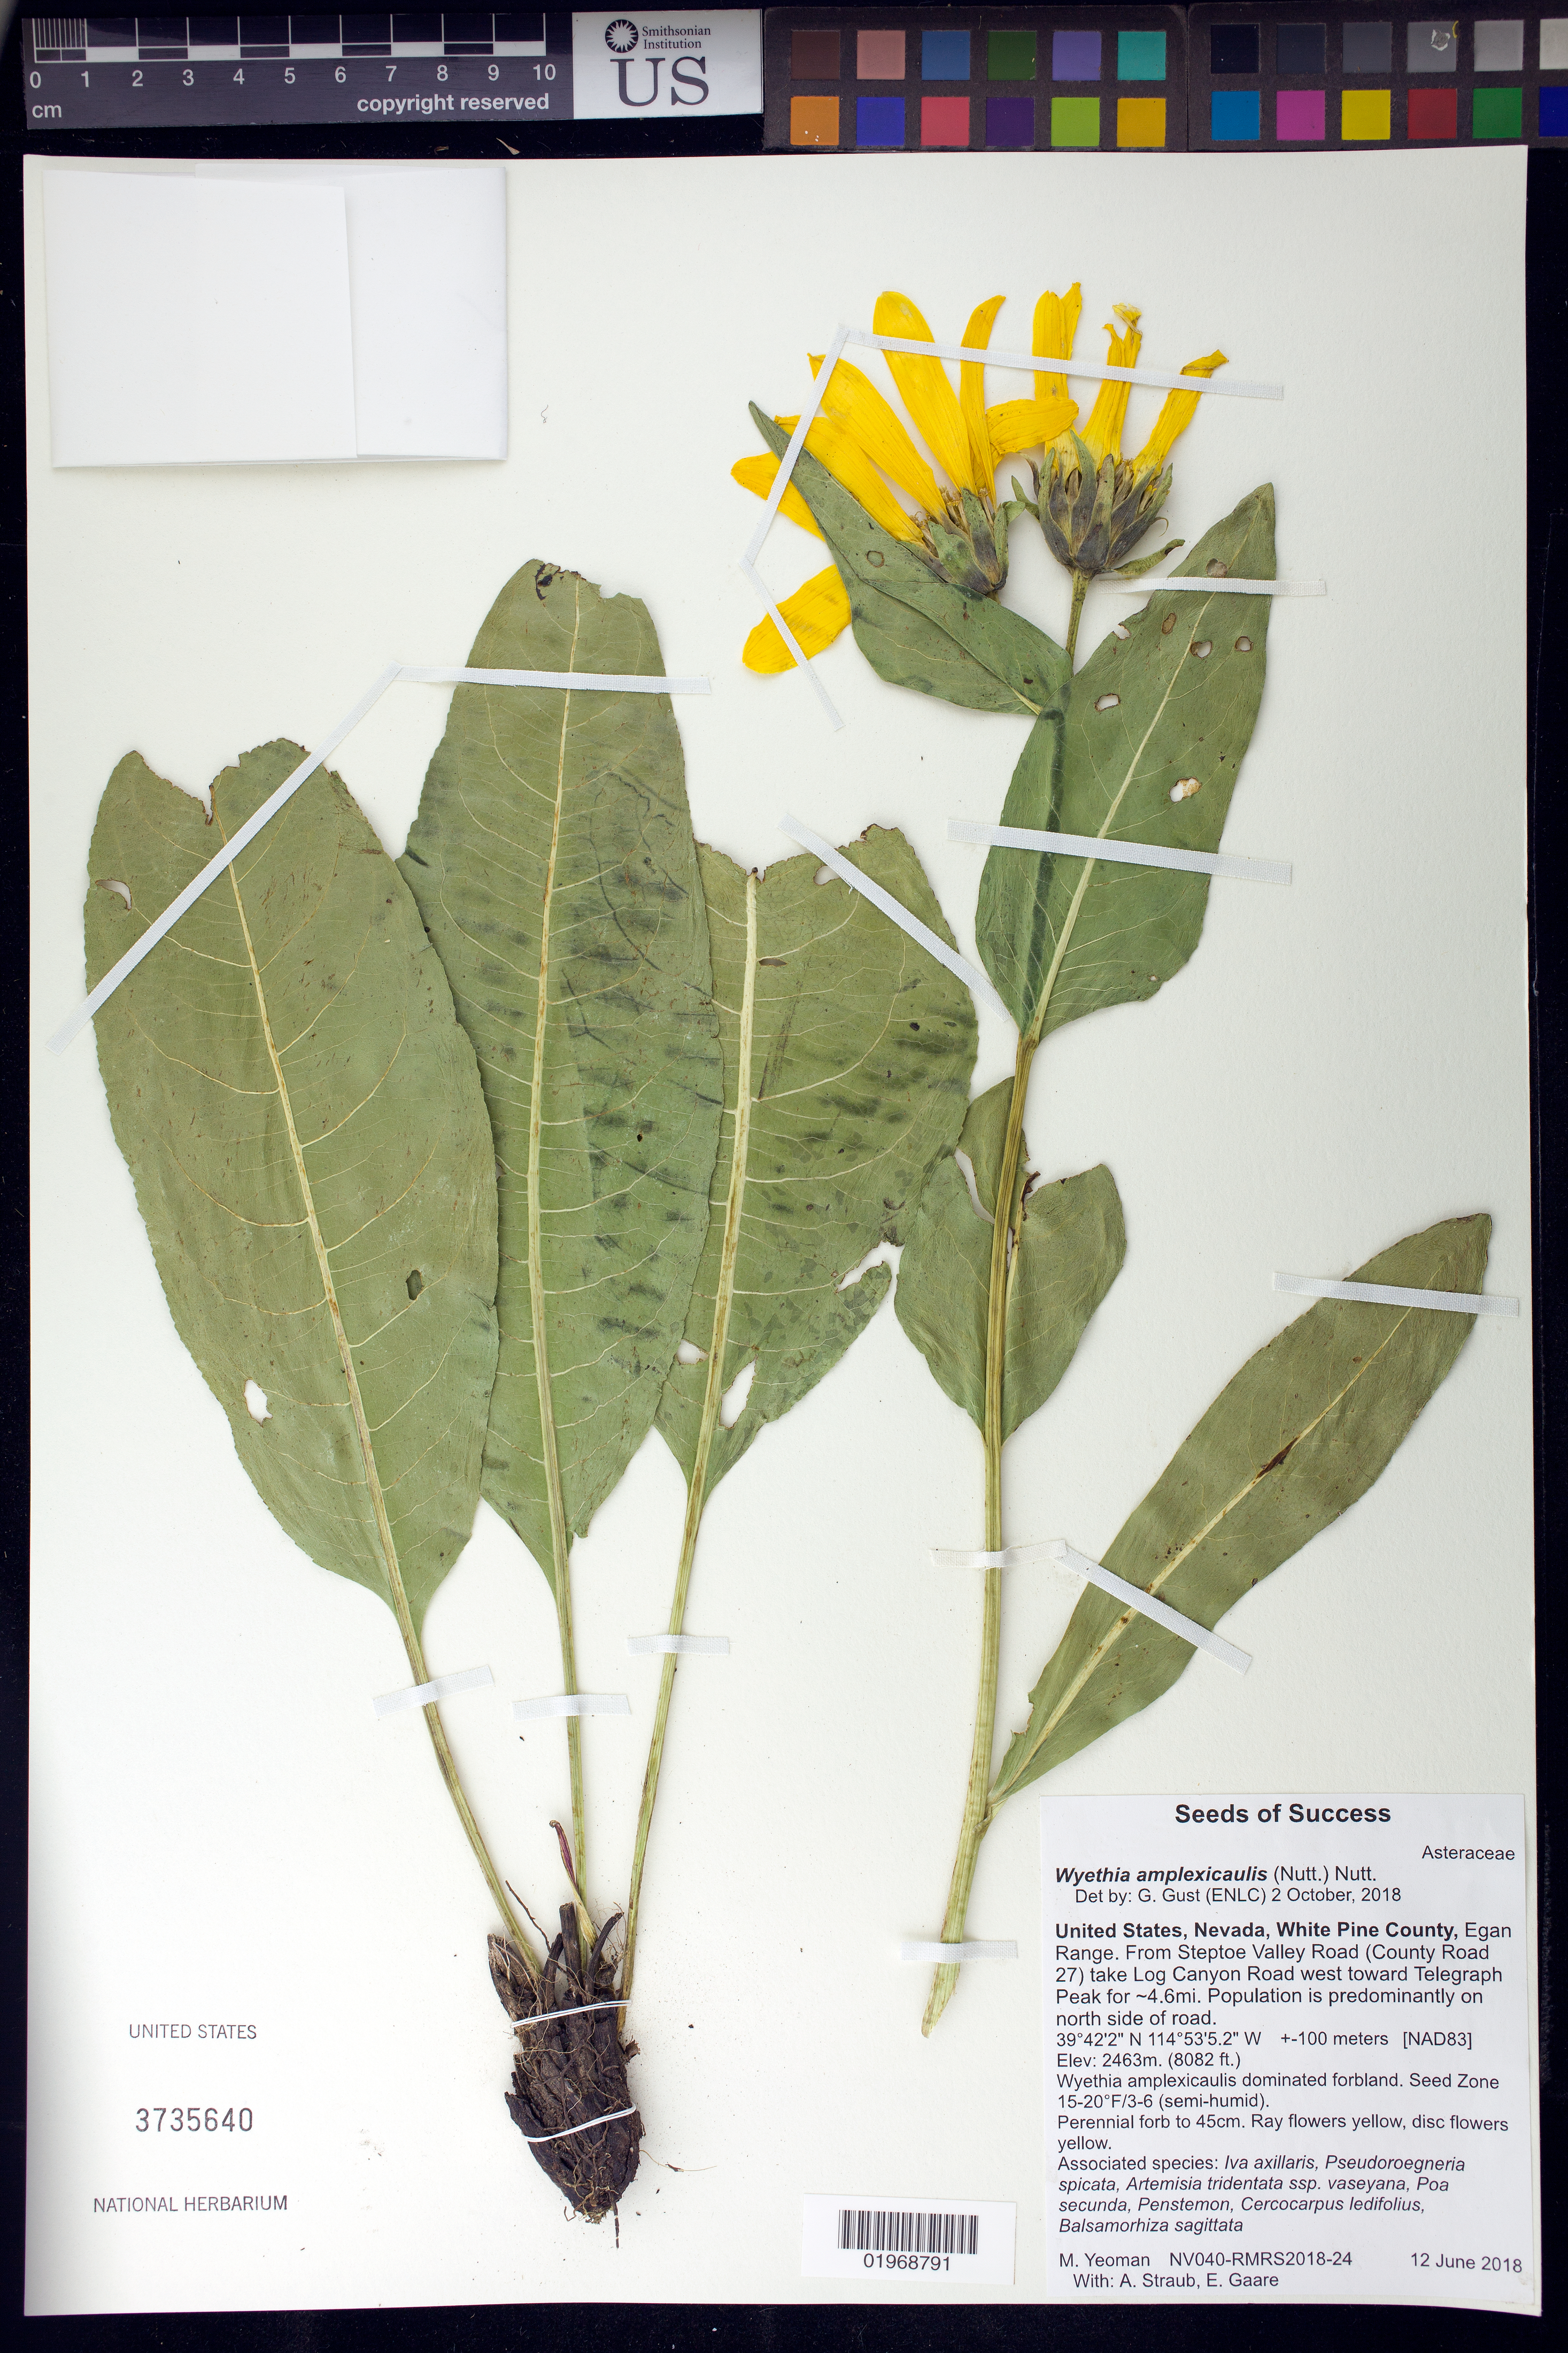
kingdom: Plantae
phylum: Tracheophyta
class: Magnoliopsida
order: Asterales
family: Asteraceae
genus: Wyethia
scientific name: Wyethia amplexicaulis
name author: Nutt.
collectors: M. Yeoman, A. Straub & E. Gaare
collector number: NV040-RMRS2018-24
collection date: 2018-06-12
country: United States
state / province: Nevada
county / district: White Pine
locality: Egan Range. From Steptoe Valley Rd (County Rd 27) take Log Canyon Rd W toward Telegraph Peak for 4.6 mi.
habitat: Forbland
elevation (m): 2463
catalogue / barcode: US 3735640